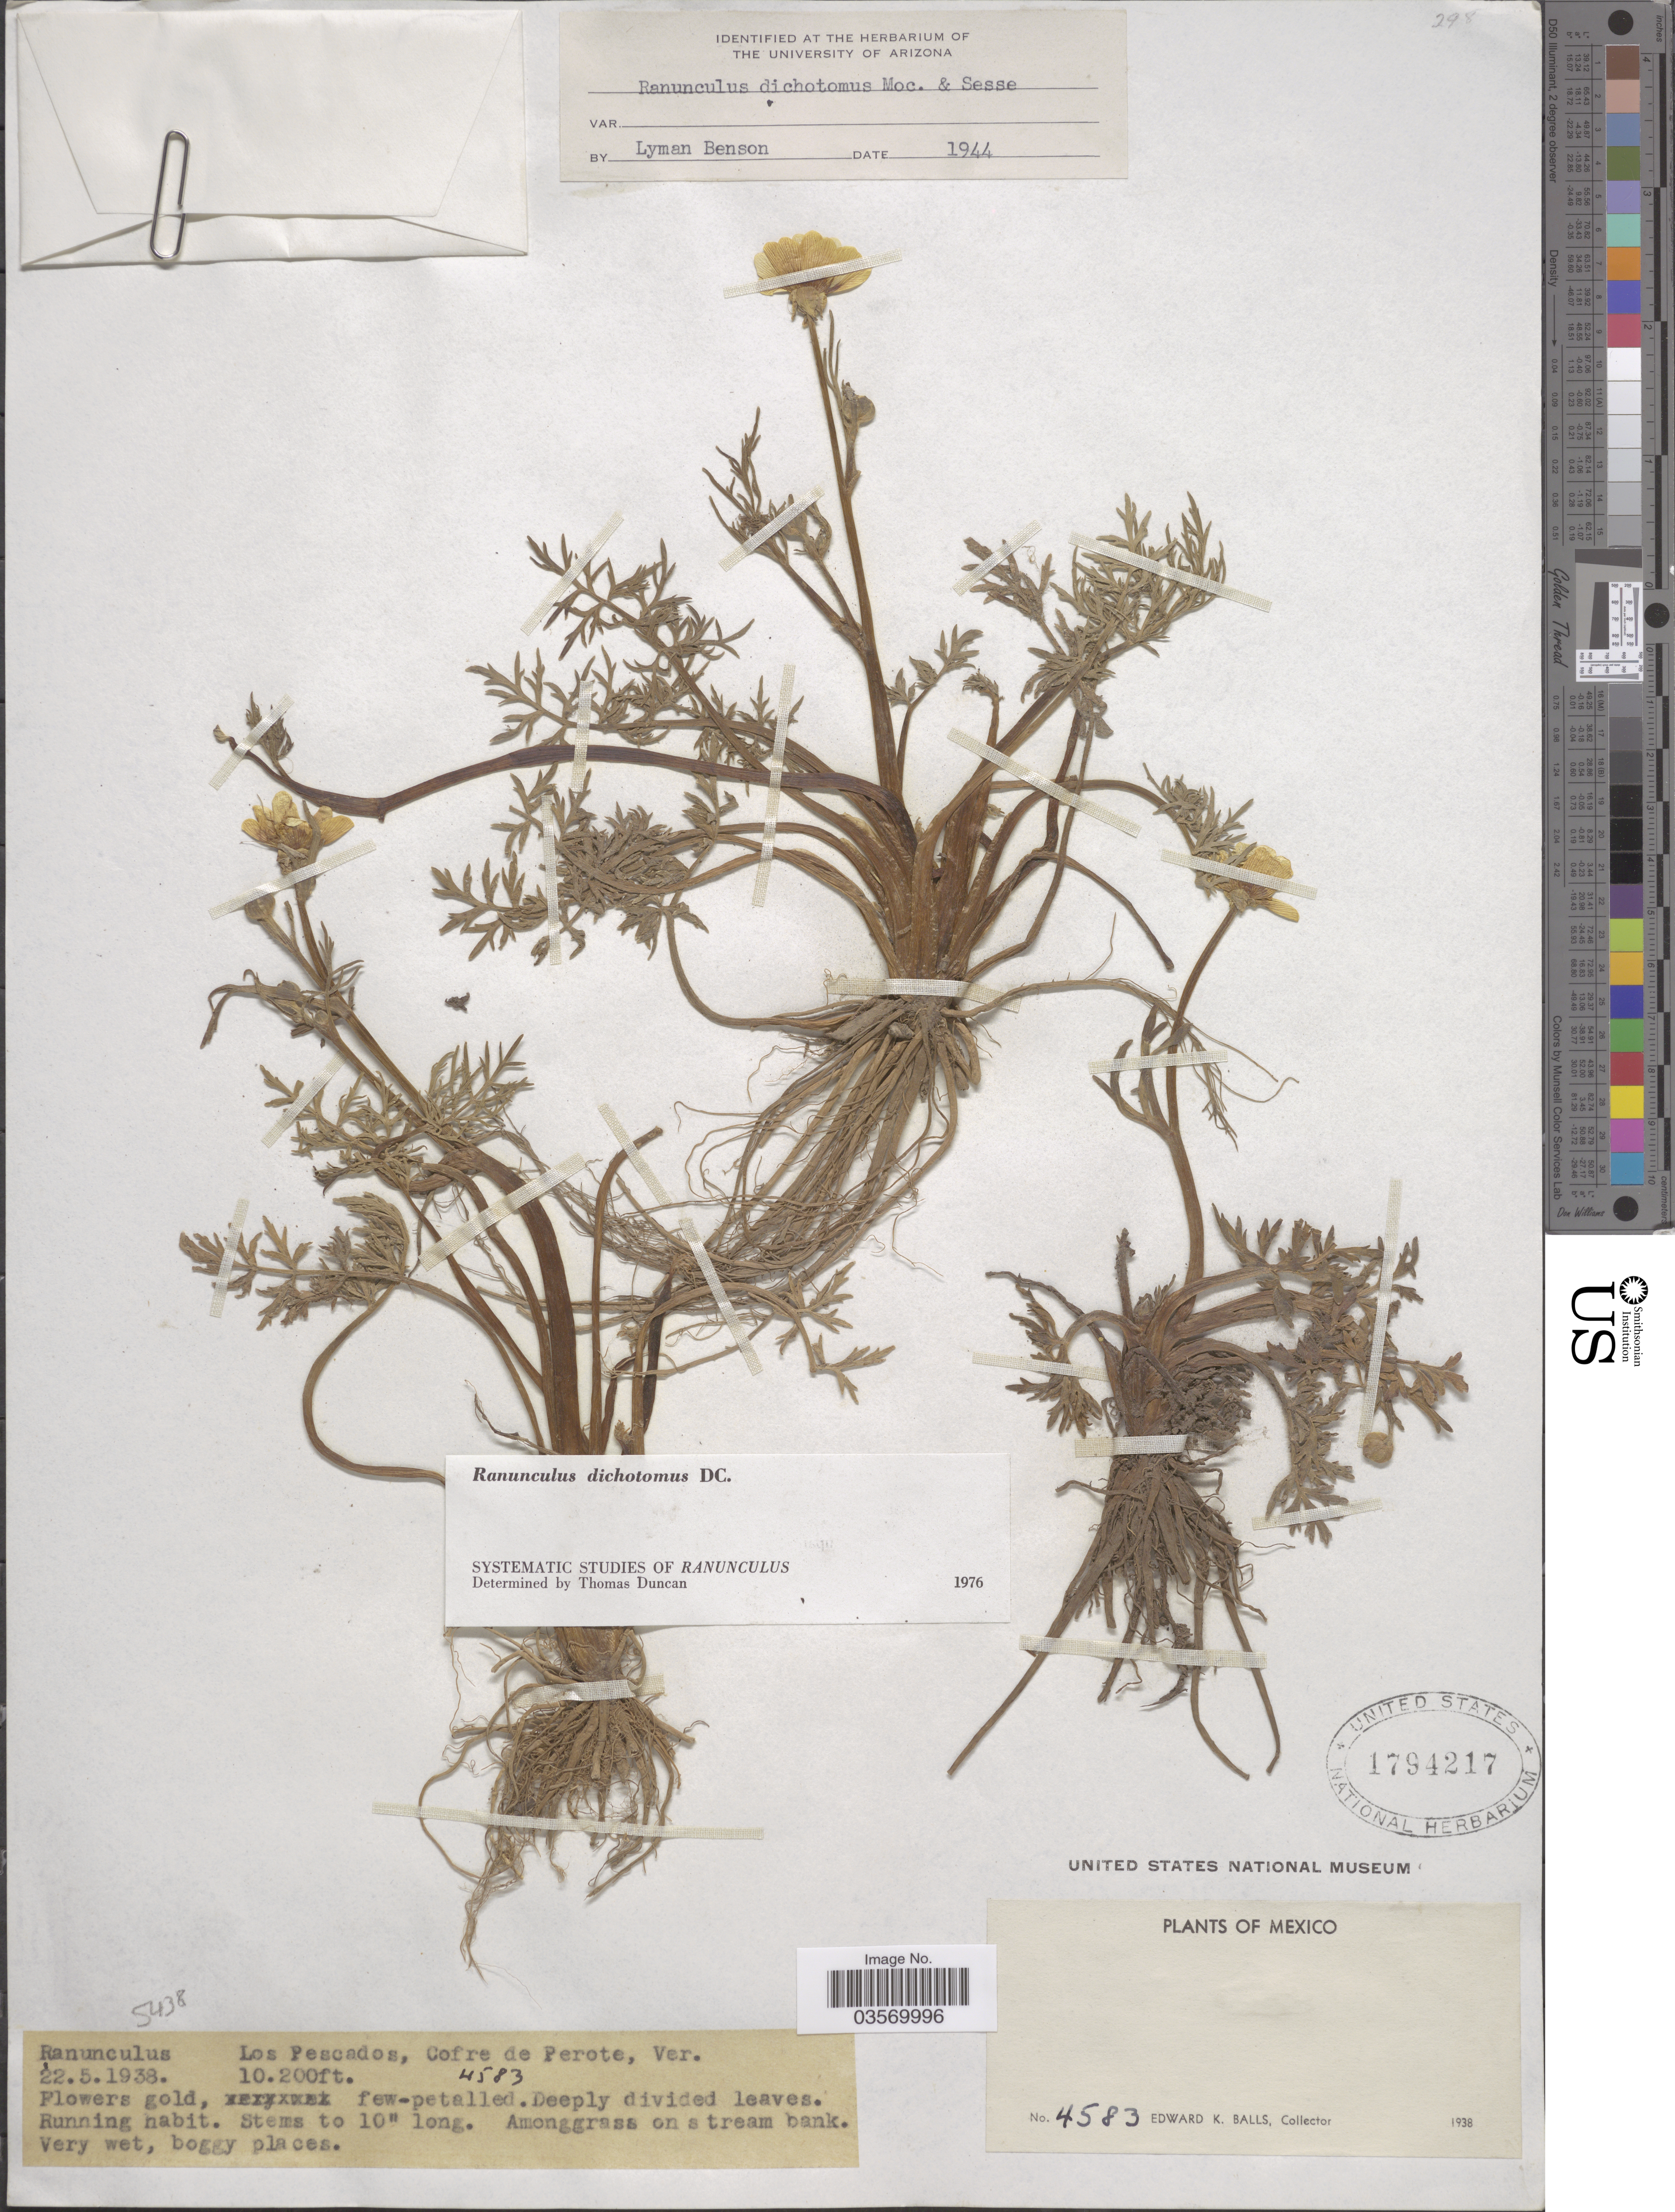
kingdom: Plantae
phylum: Tracheophyta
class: Magnoliopsida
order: Ranunculales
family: Ranunculaceae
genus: Ranunculus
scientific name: Ranunculus dichotomus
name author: Moc. & Sessé ex DC.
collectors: E. K. Balls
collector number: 4583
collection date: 1938-05-22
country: Mexico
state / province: Veracruz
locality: Los Pescados, Cofre de Perote, Ver.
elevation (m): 3109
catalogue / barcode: US 1794217